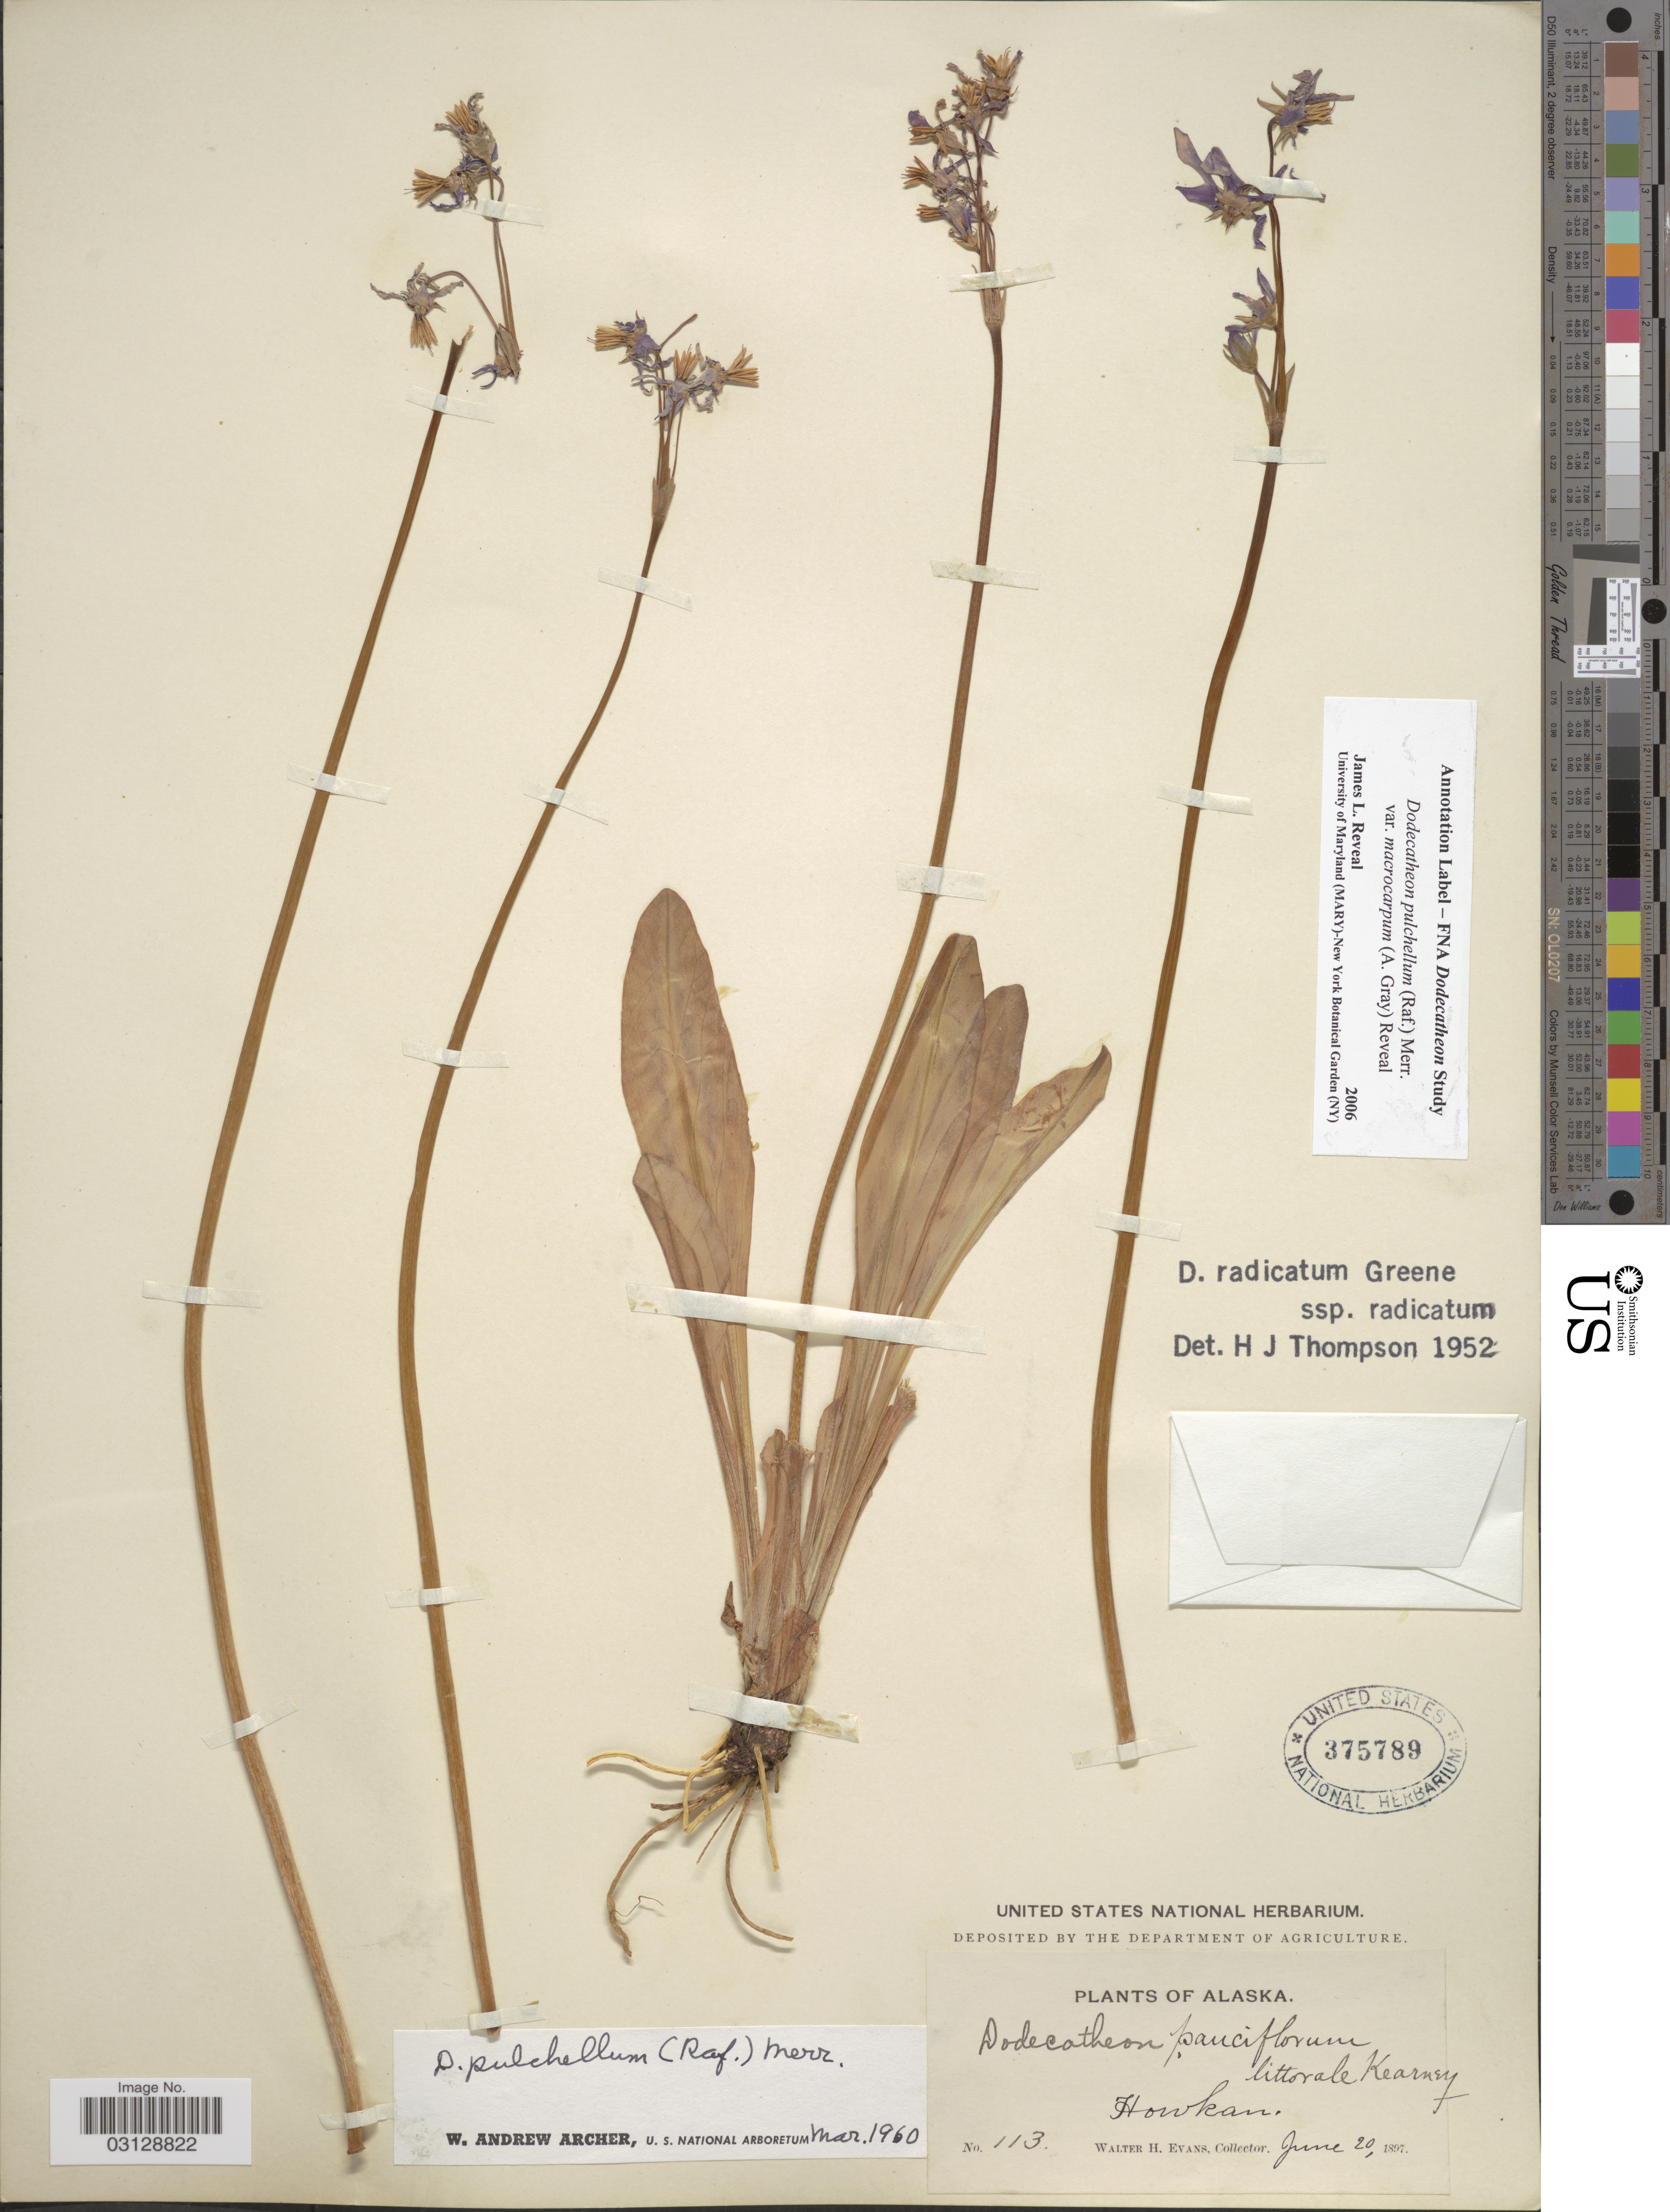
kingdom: Plantae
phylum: Tracheophyta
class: Magnoliopsida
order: Ericales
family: Primulaceae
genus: Dodecatheon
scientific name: Dodecatheon pulchellum var. macrocarpum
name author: (A. Gray) Reveal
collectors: W. H. Evans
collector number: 113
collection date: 1897-06-20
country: United States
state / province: Alaska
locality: Howkan.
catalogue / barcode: US 375789